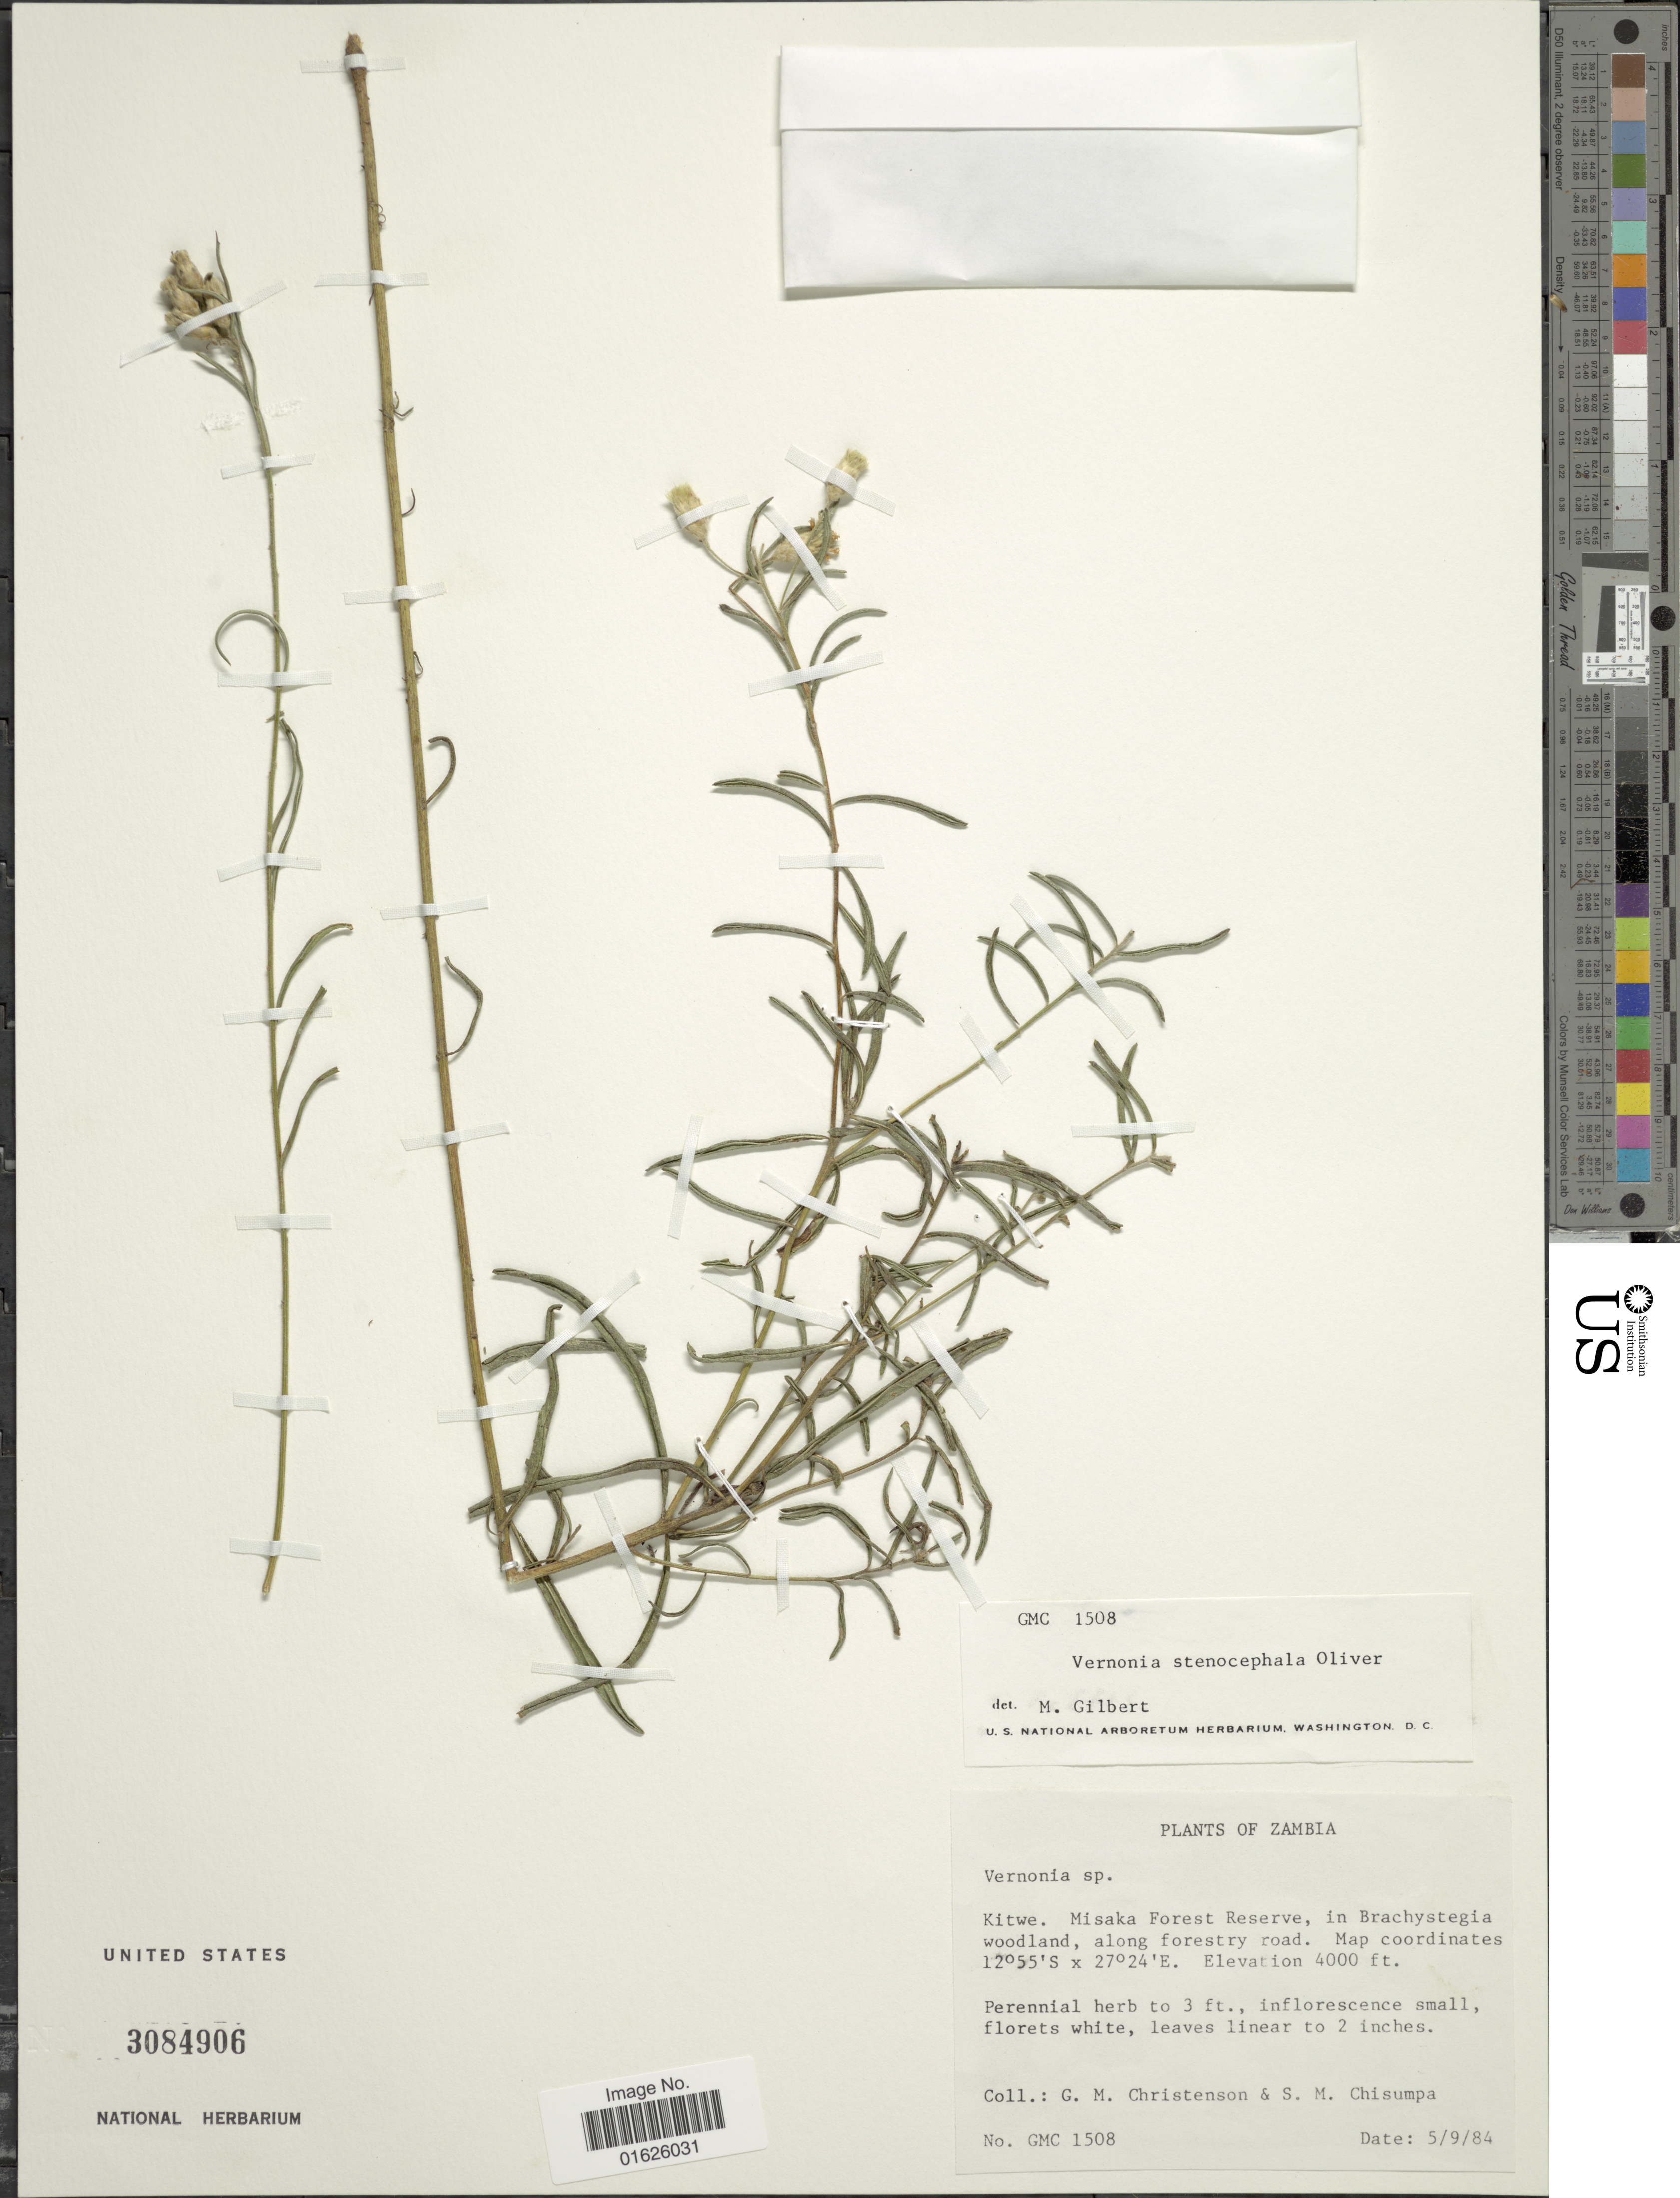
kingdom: Plantae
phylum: Tracheophyta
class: Magnoliopsida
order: Asterales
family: Asteraceae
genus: Oocephala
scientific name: Oocephala stenocephala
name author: (Oliv.) H. Rob.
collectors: G. Christenson & S. Chisumpa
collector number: GMC 1508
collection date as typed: Transcribed d/m/y: 9/5/84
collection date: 1984-05-09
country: Zambia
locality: Kitwe, Misaka Forest Reserve, in Brachystegia woodland, Along forestry road.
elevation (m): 1219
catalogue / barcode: US 3084906